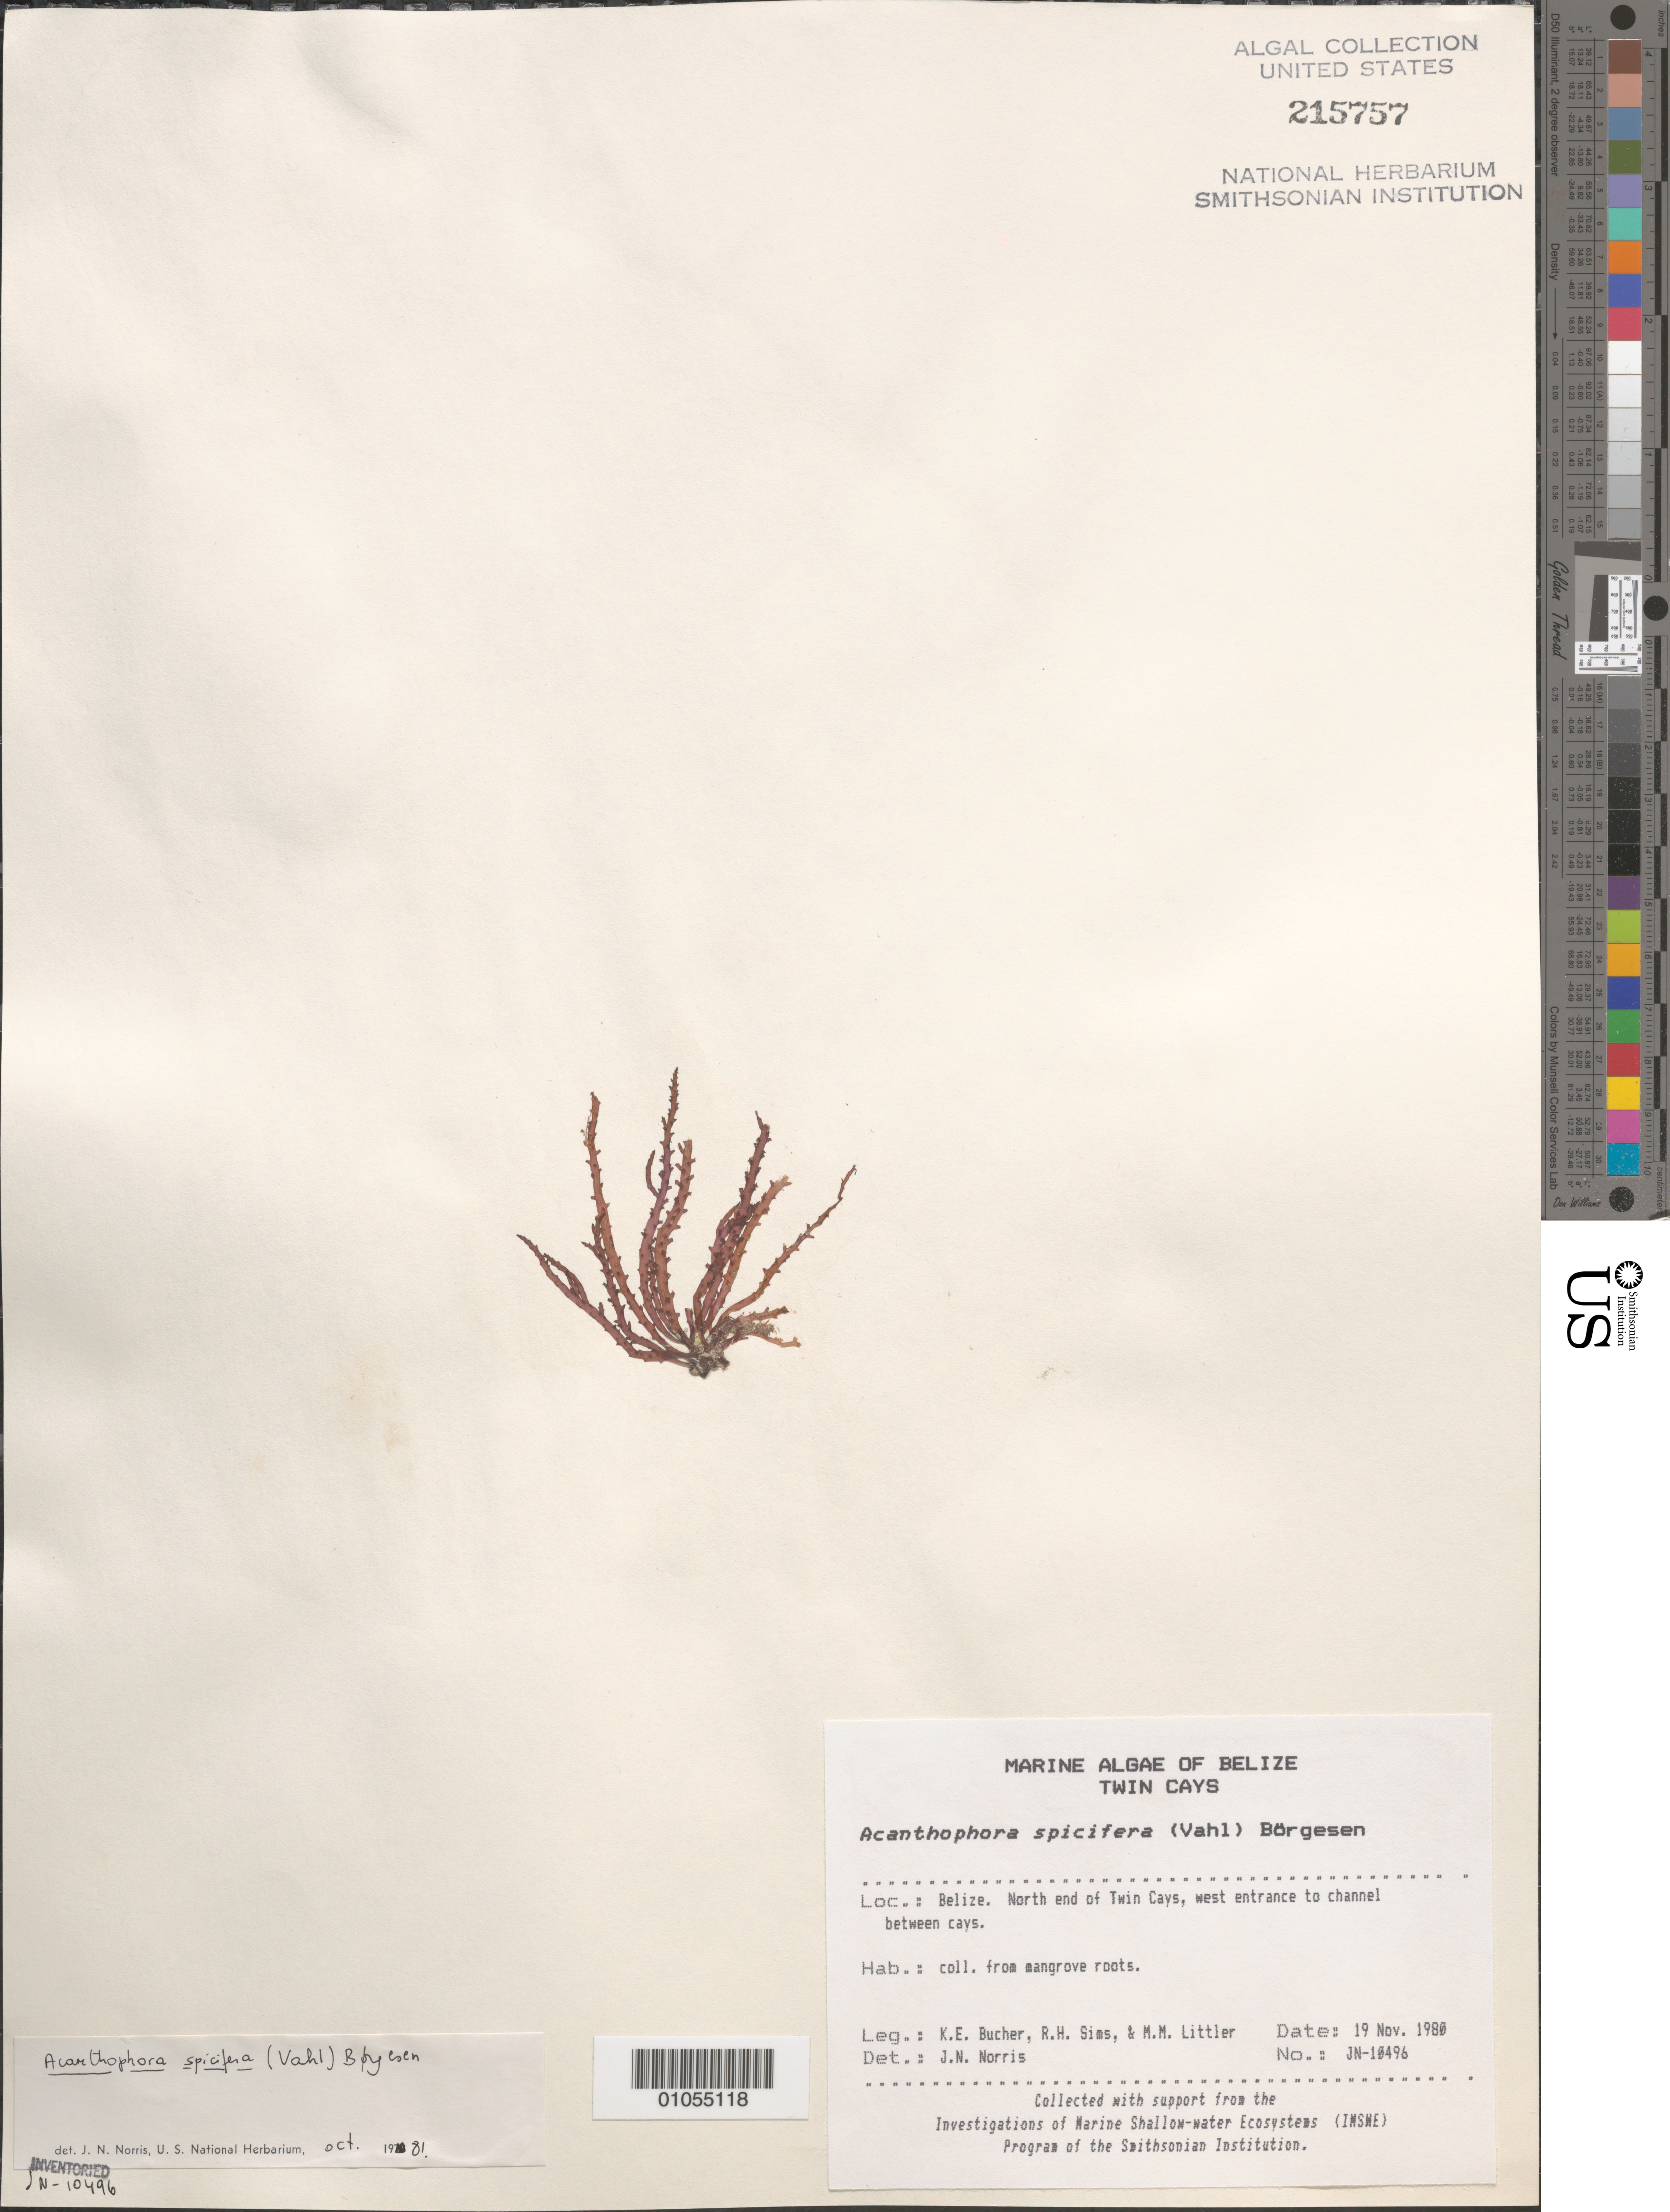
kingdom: Plantae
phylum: Rhodophyta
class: Florideophyceae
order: Ceramiales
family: Rhodomelaceae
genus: Acanthophora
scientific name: Acanthophora spicifera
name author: (Vahl) Børgesen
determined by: Norris, James N.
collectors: K. E. Bucher, R. H. Sims & M. M. Littler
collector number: JN-10496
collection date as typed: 19 Nov 1980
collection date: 1980-11-19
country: Belize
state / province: Stann Creek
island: Twin Cays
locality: North end of Twin Cays, west entrance to channel between cays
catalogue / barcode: US 215757